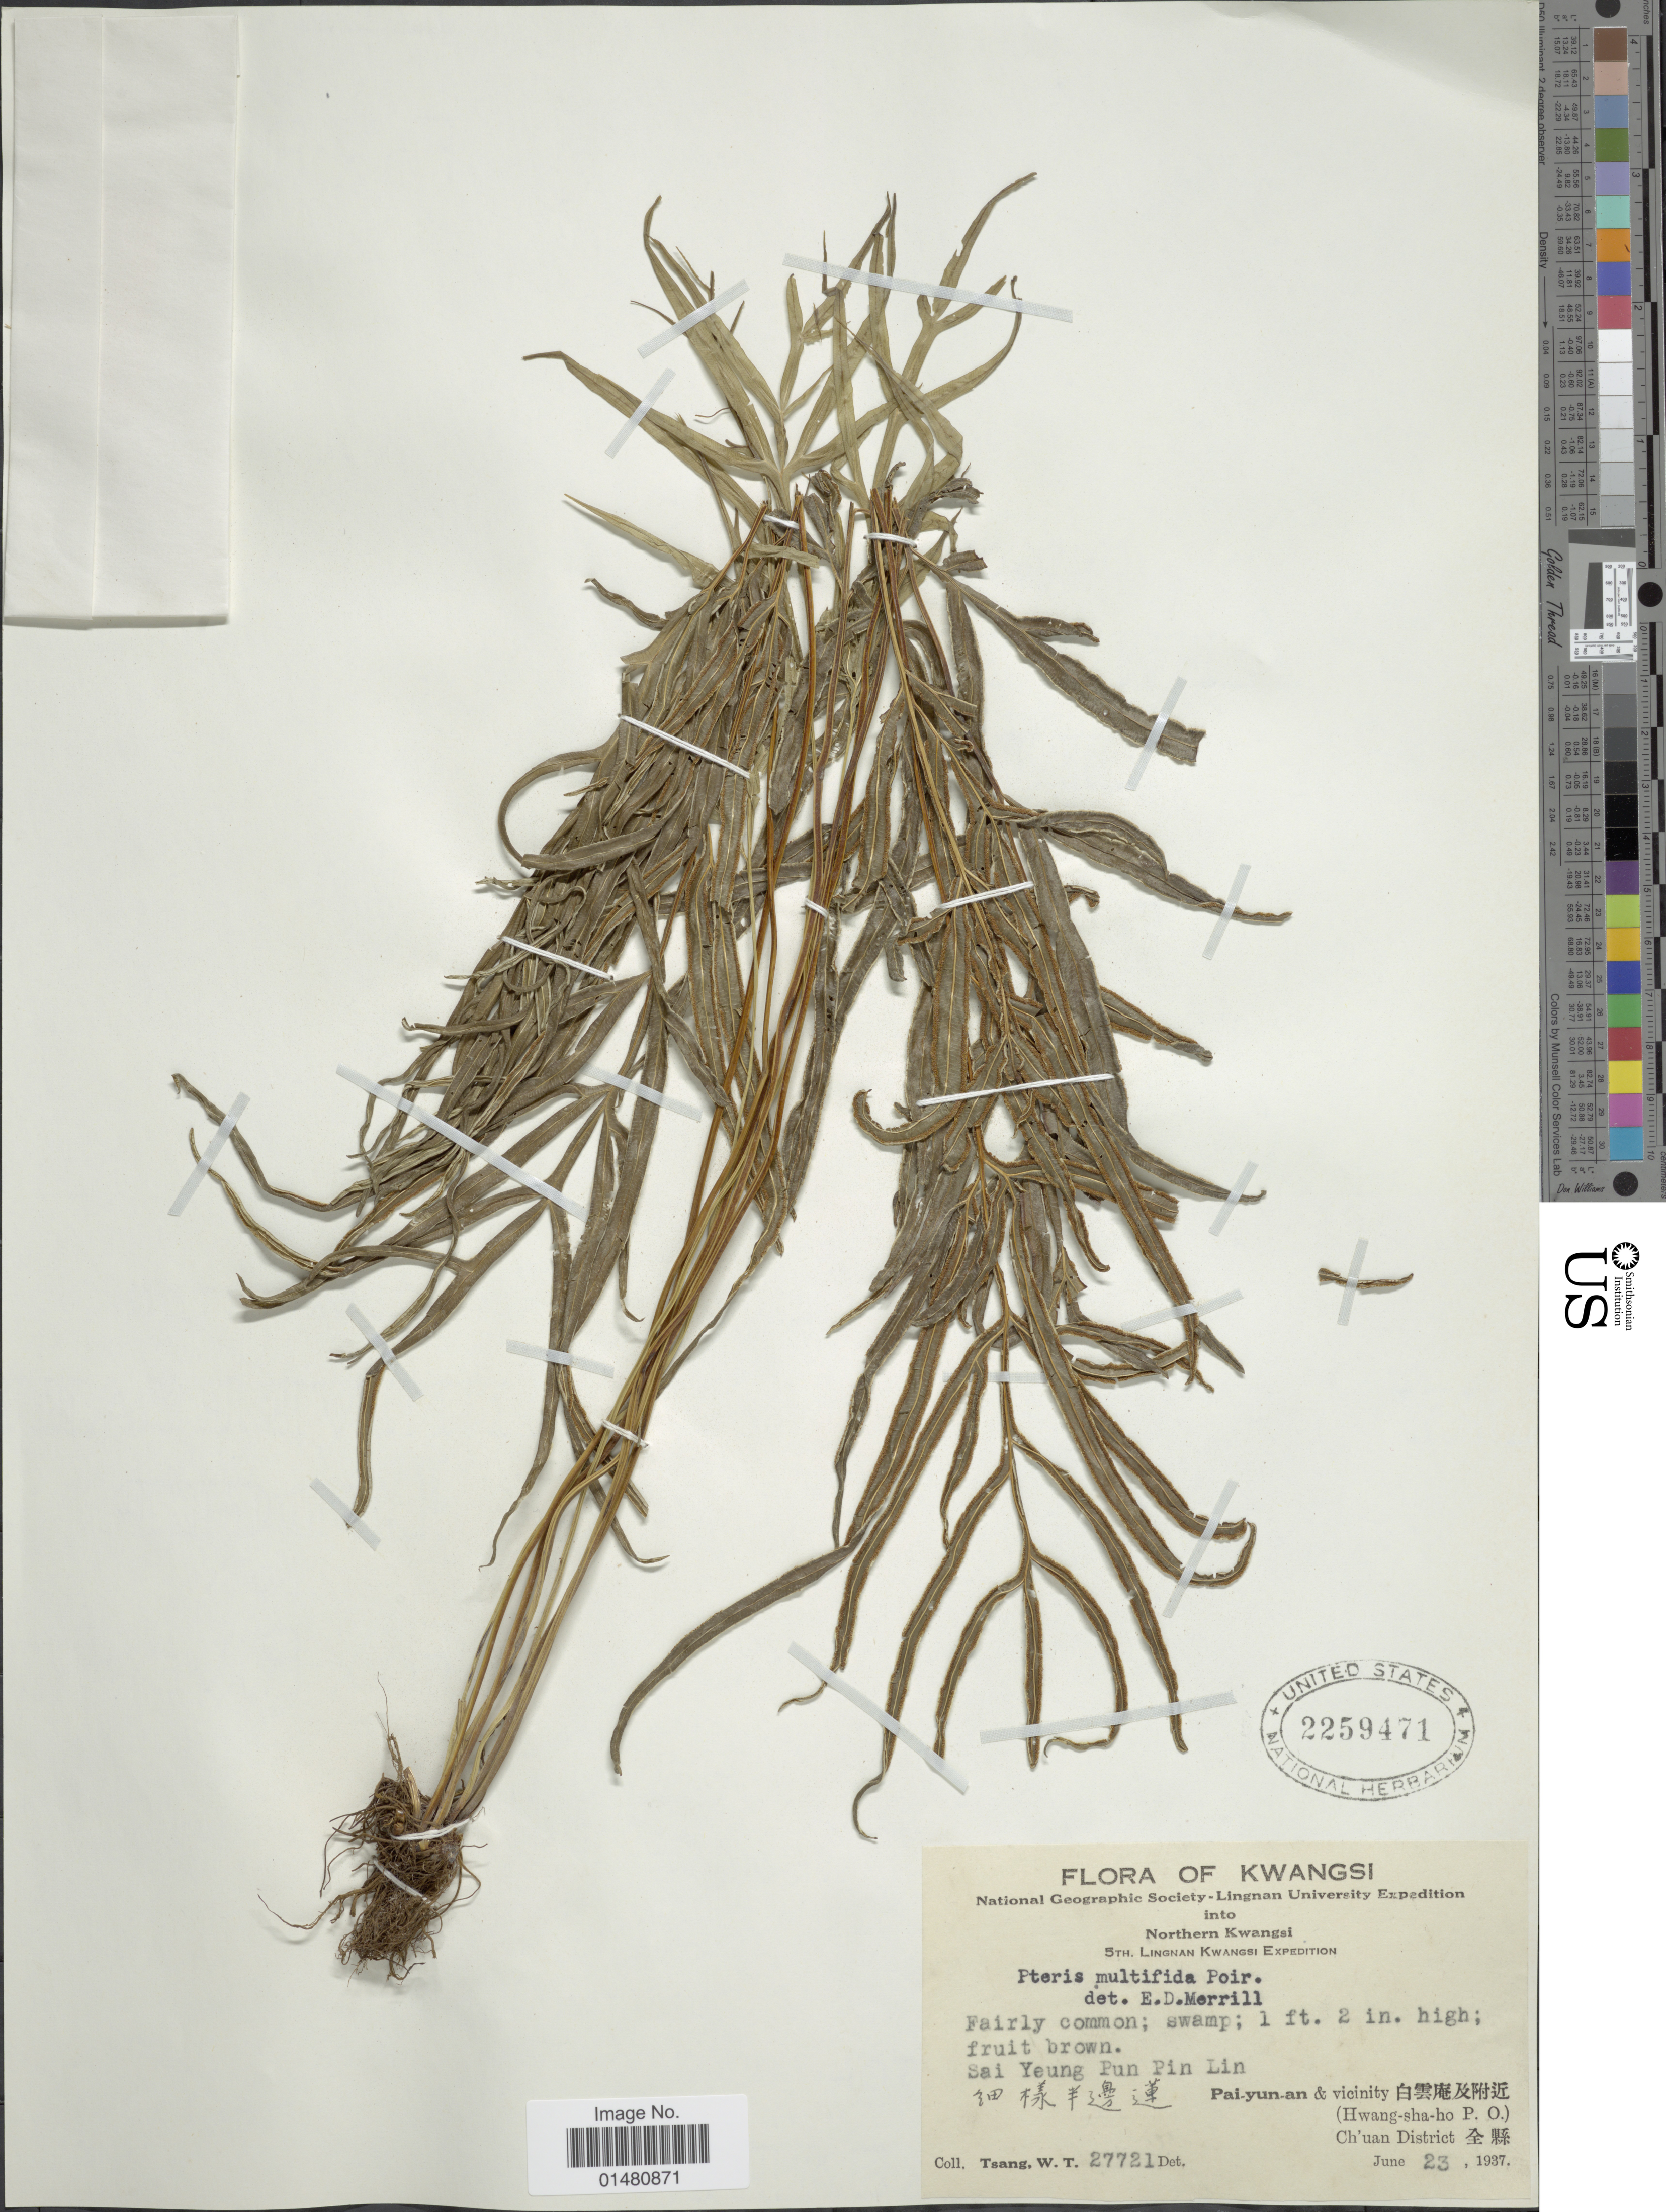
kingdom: Plantae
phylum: Tracheophyta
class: Polypodiopsida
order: Polypodiales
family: Pteridaceae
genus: Pteris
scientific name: Pteris multifida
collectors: W. T. Tsang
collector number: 27721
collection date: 1937-06-23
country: China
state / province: Guangxi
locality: Kwasi,Sai Yeung Pun Pin Lin, Pai-yun-an & vicinity (Hwang-sha-ho P.O.) Ch'uan District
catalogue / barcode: US 2259471